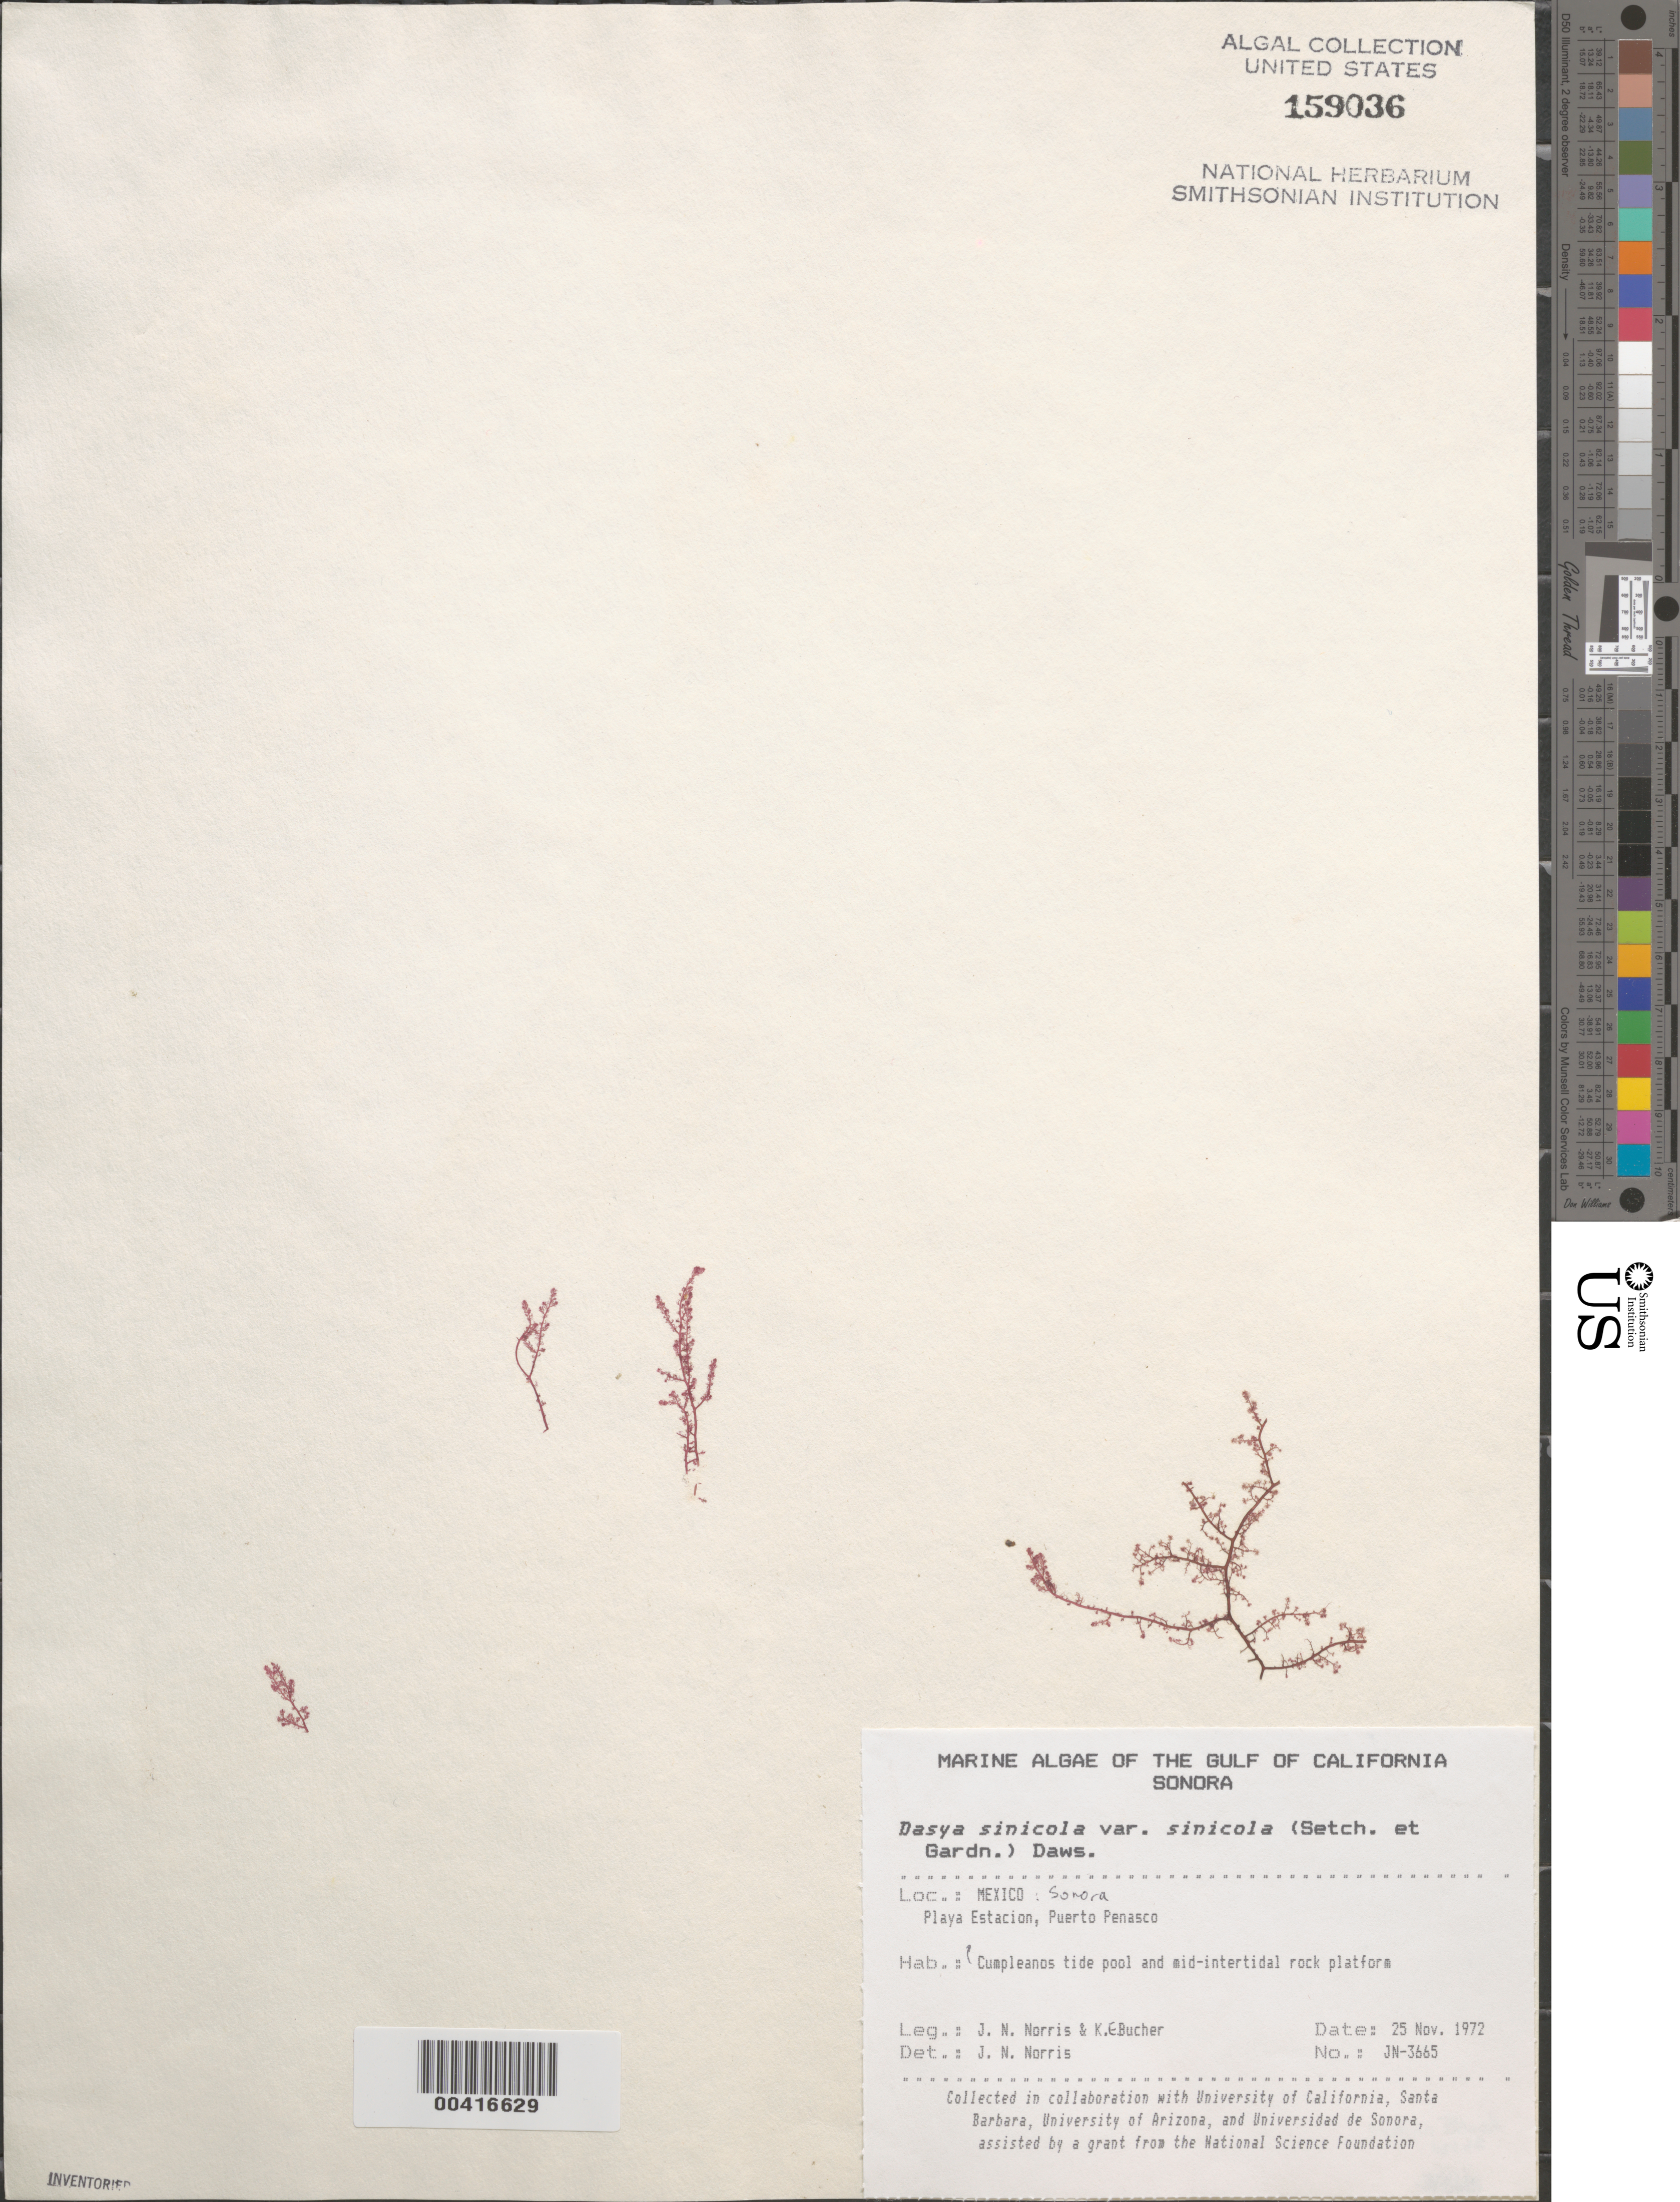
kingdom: Plantae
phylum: Rhodophyta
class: Florideophyceae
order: Ceramiales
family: Dasyaceae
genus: Dasya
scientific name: Dasya sinicola var. sinicola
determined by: Norris, James N.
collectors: J. N. Norris & K. E. Bucher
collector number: JN-3665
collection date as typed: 25 Nov 1972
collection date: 1972-11-25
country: Mexico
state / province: Sonora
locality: Playa Estacion, Puerto Penasco, Cumpleanos tide pool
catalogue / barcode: US 159036